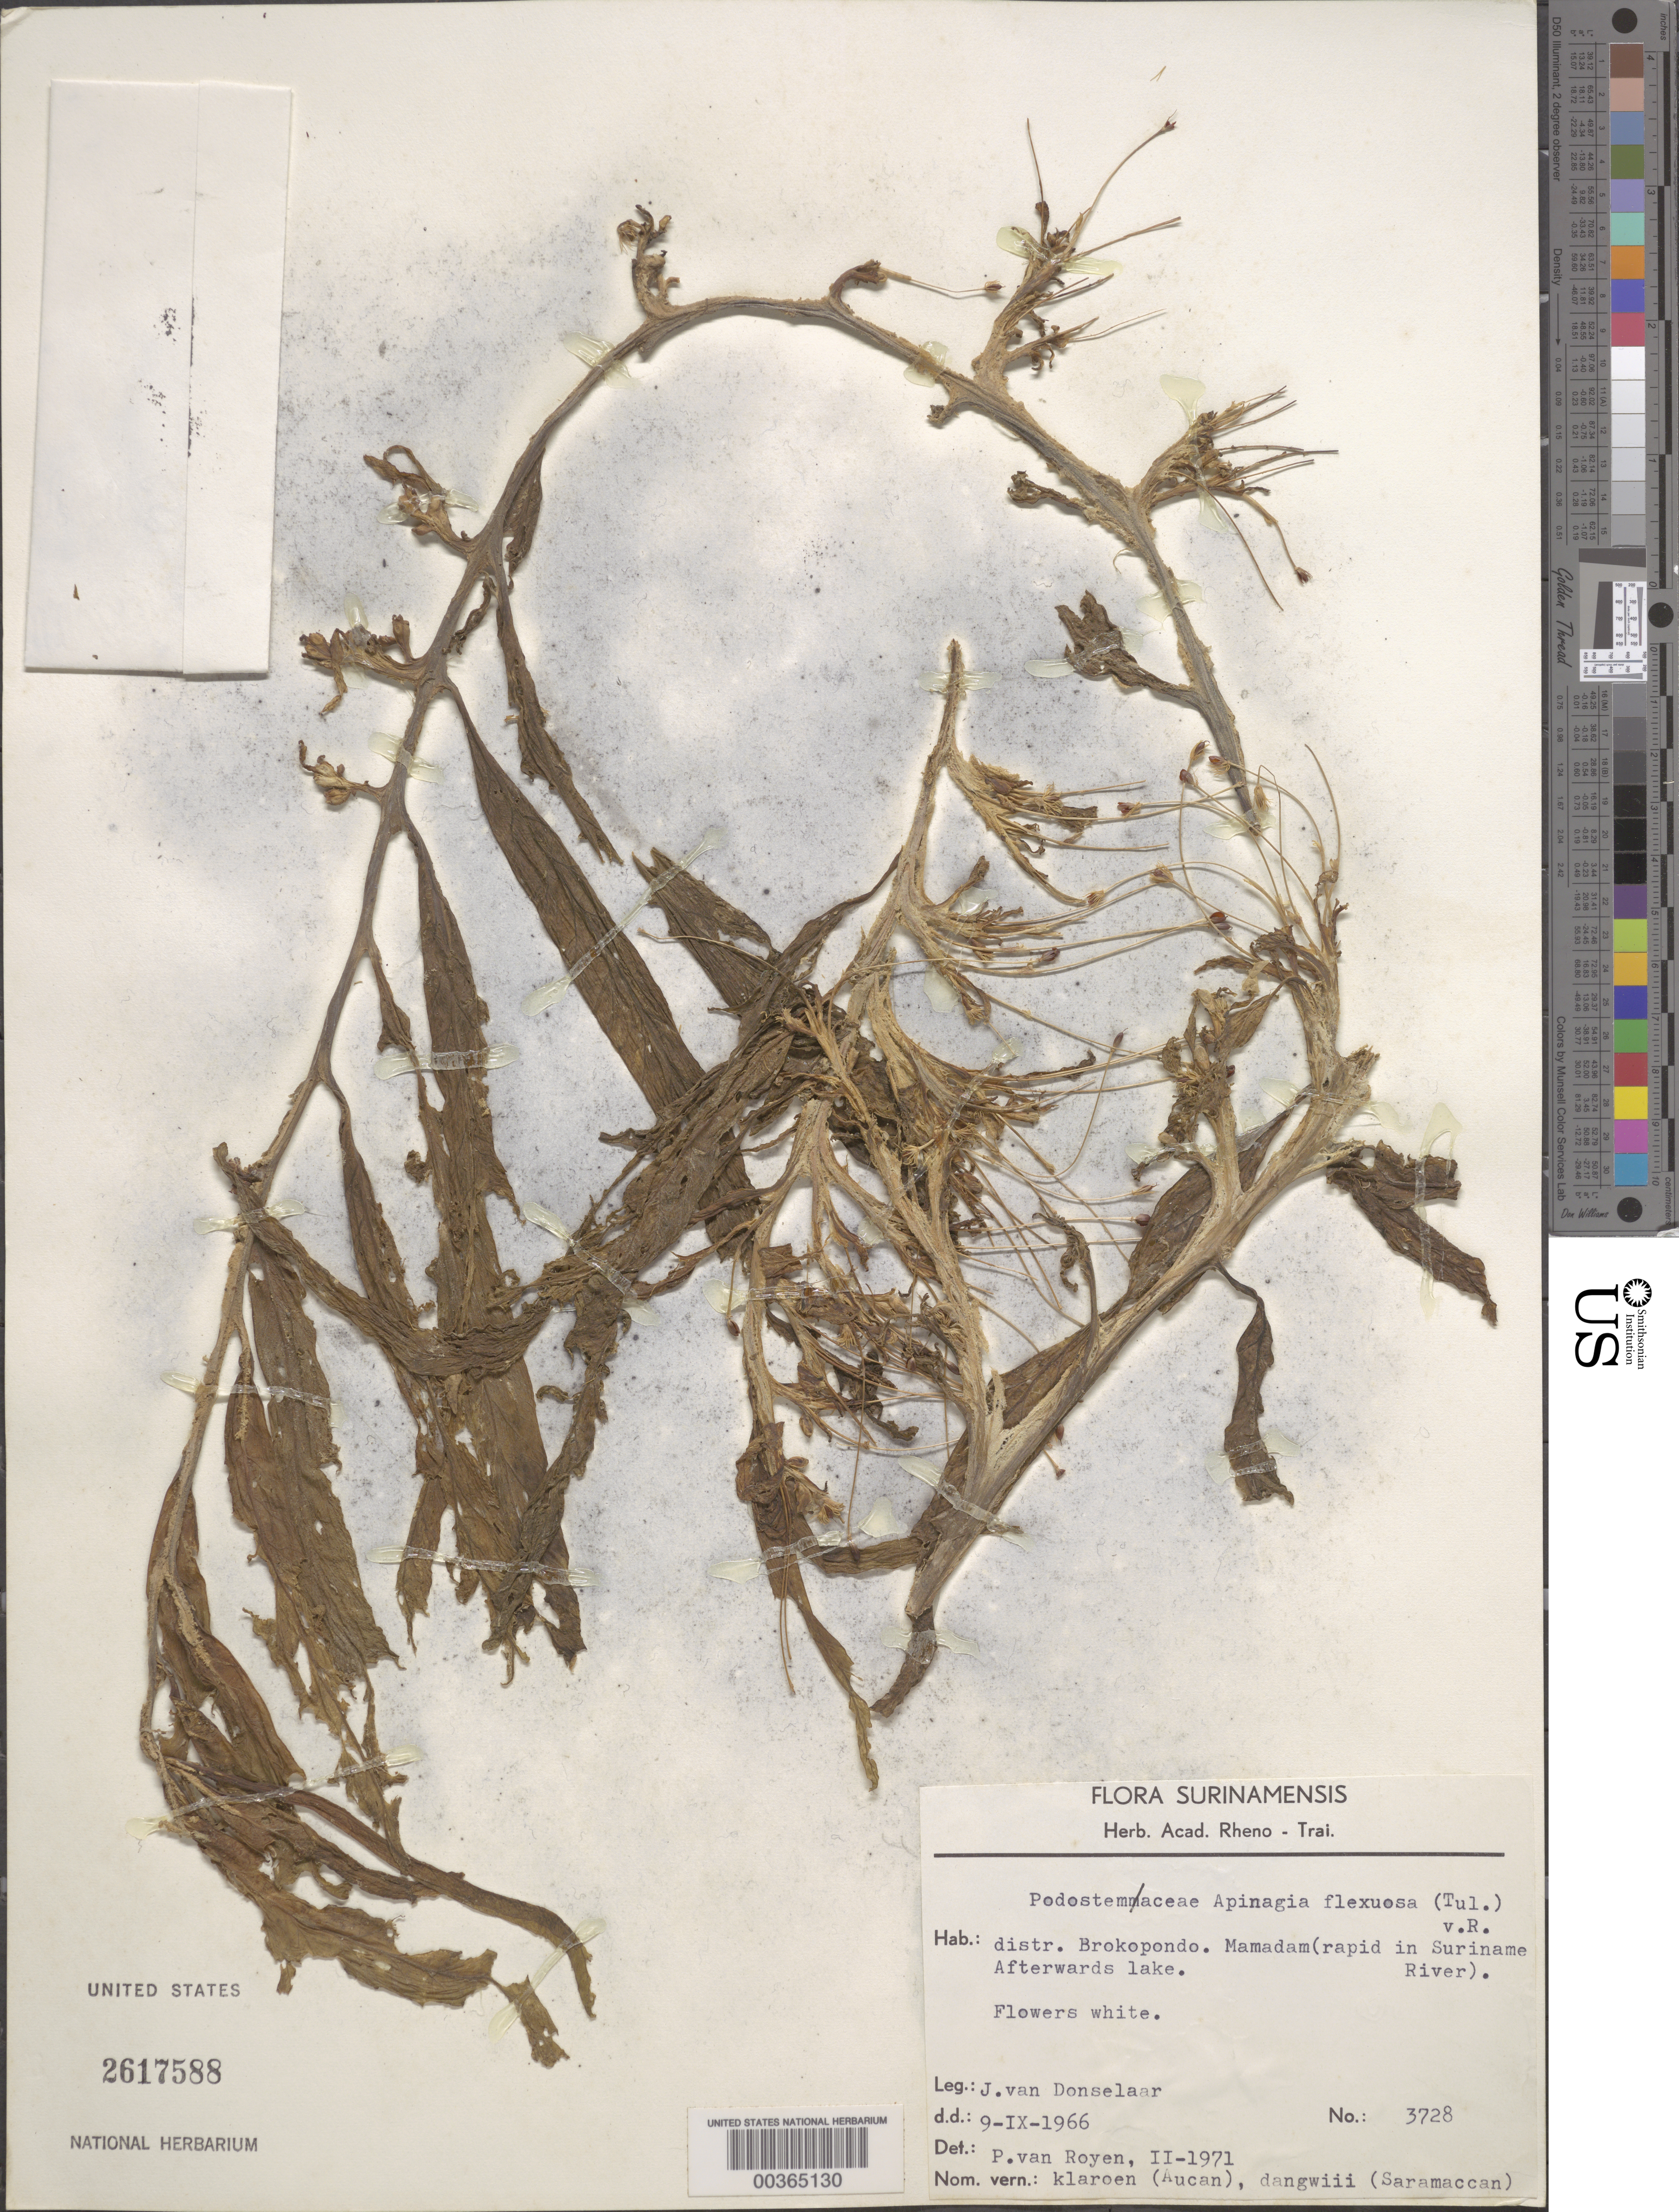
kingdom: Plantae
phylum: Tracheophyta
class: Magnoliopsida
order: Malpighiales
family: Podostemaceae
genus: Apinagia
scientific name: Apinagia flexuosa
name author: (Tul.) P. Royen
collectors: J. Donselaar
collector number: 3728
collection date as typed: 09 Sep 1966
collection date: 1966-09-09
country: Suriname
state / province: Brokopondo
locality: Mamadam (rapid in suriname river). afterwards lake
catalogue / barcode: US 2617588